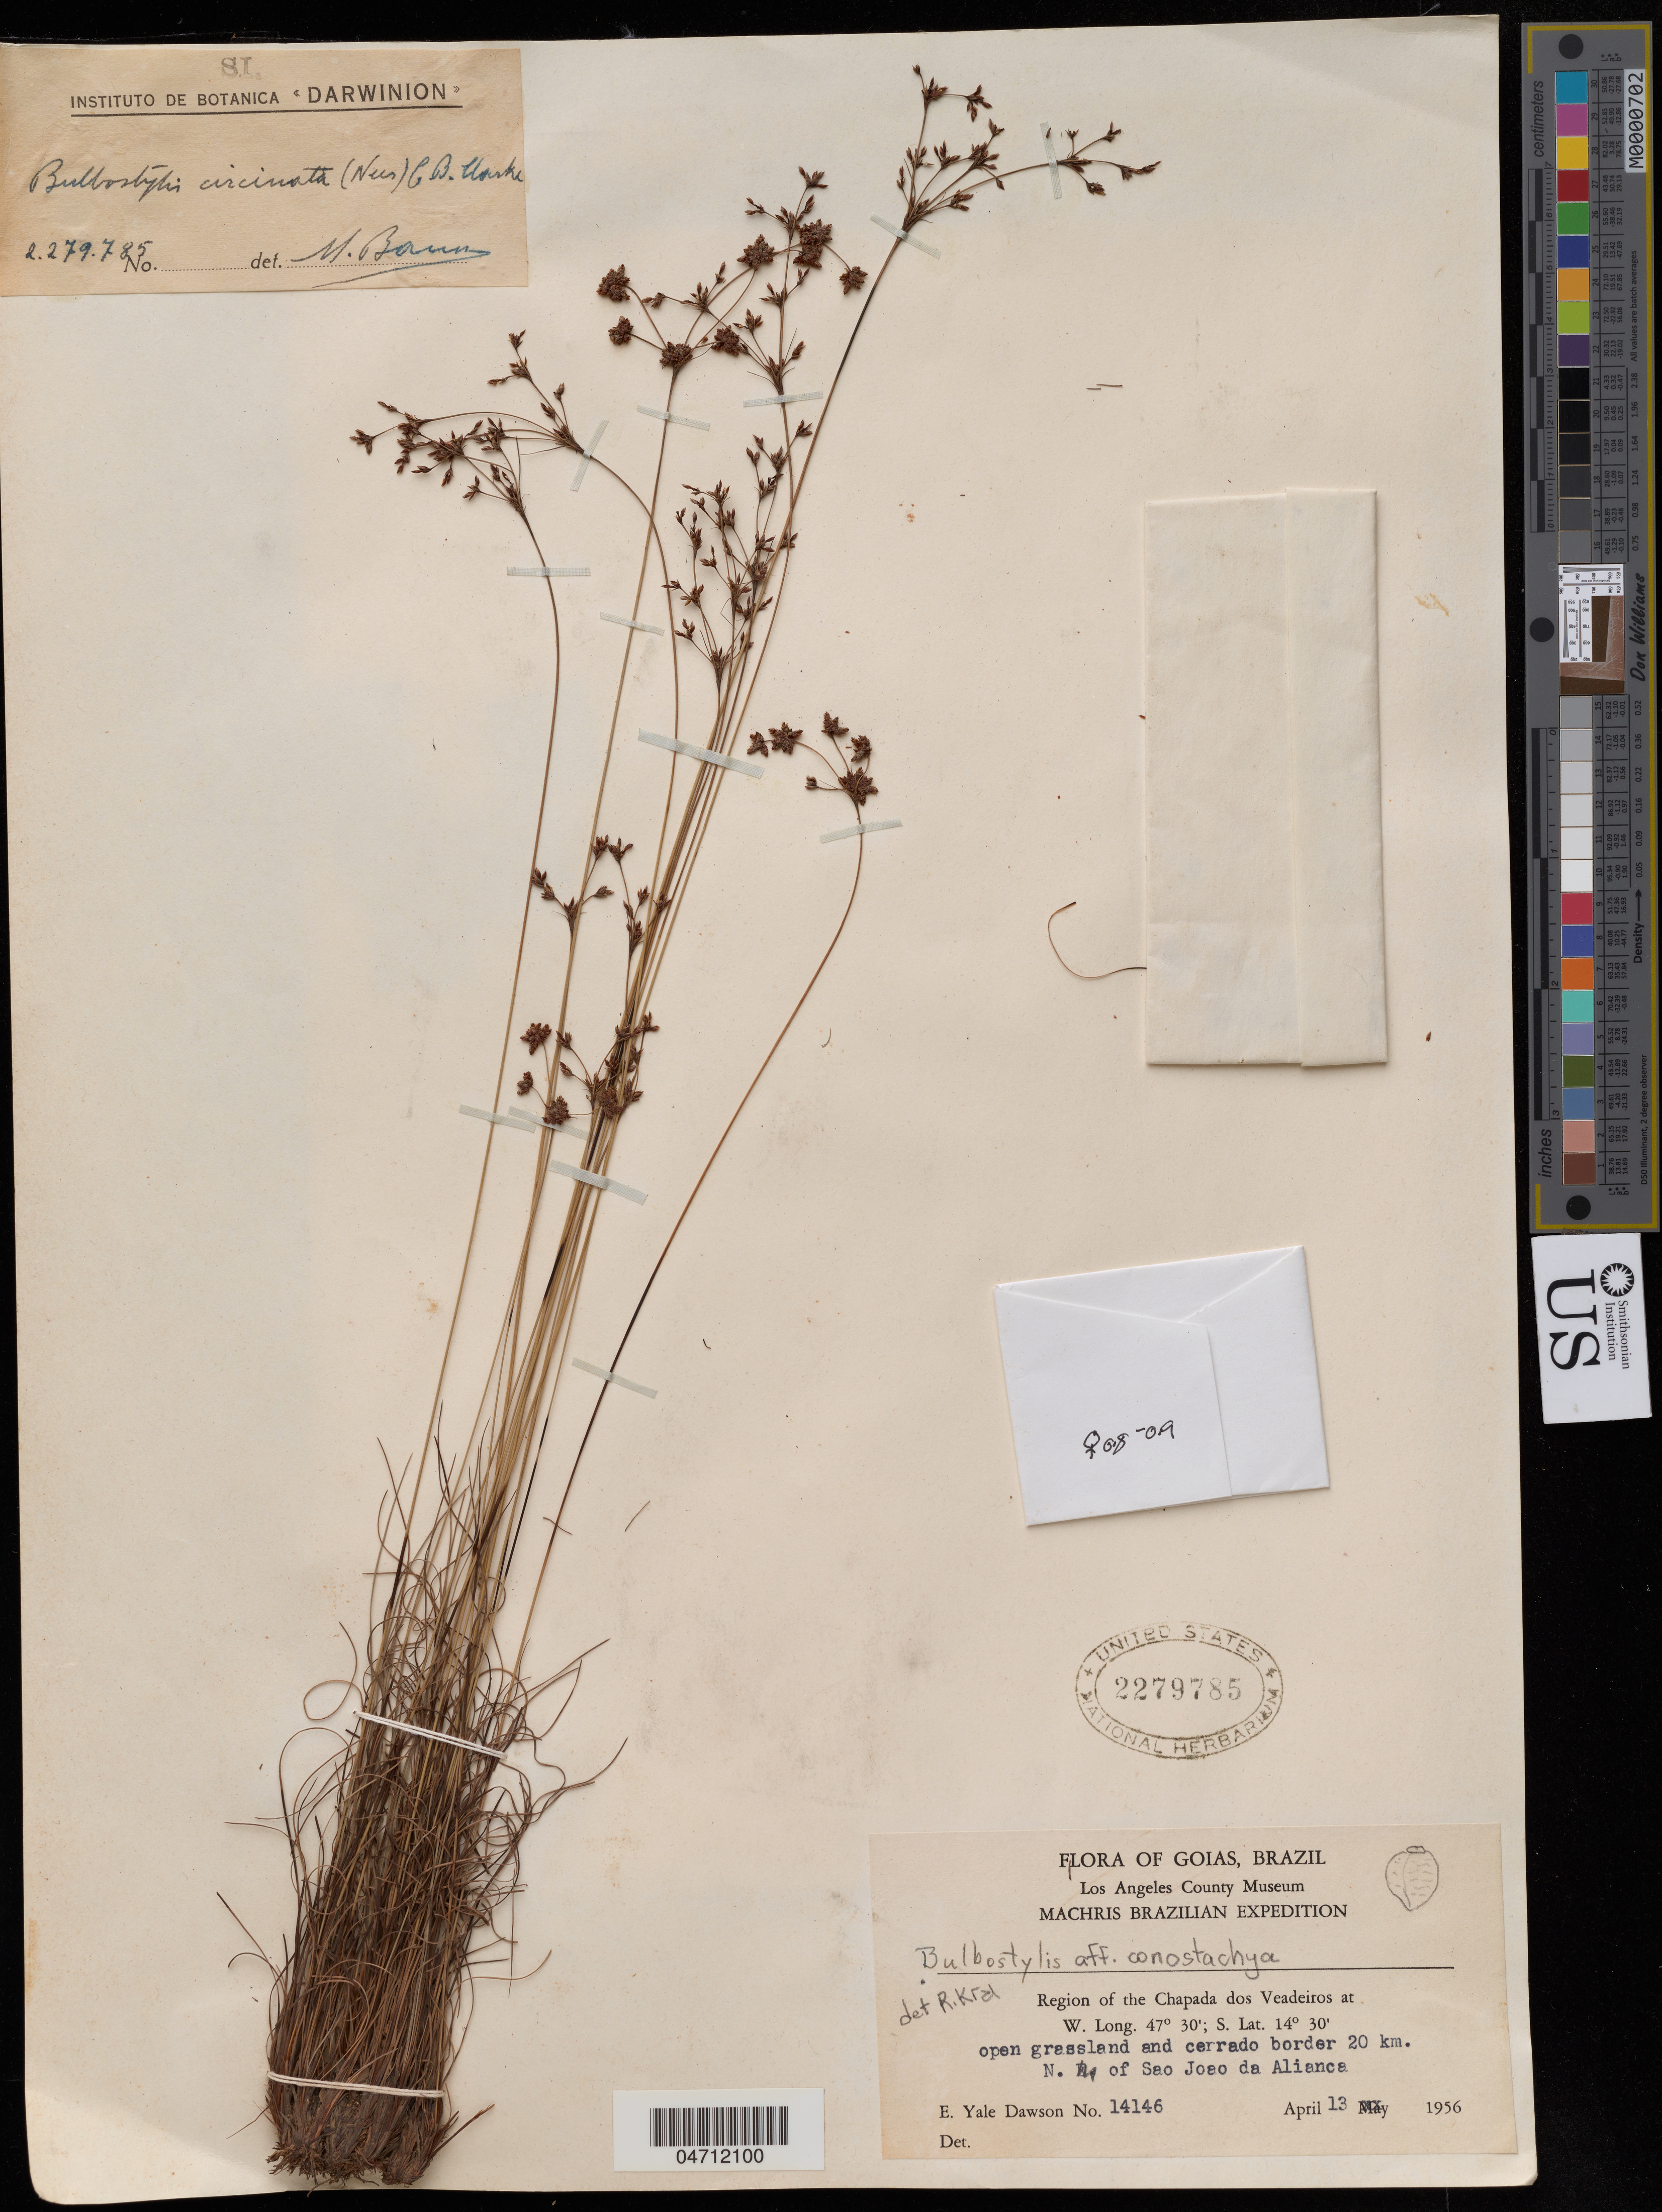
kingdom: Plantae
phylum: Tracheophyta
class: Liliopsida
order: Poales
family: Cyperaceae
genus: Bulbostylis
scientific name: Bulbostylis conostachya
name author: (Boeckeler) Beetle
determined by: Kral, R.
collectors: E. Y. Dawson, E. Yale & M. Dawson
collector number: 14146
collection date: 1956-04-13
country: Brazil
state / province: Goiás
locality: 20 km N of São João da Aliança, region of the Chapada dos Veadeiros at W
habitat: Open grassland and cerrado border.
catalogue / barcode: US 2279785